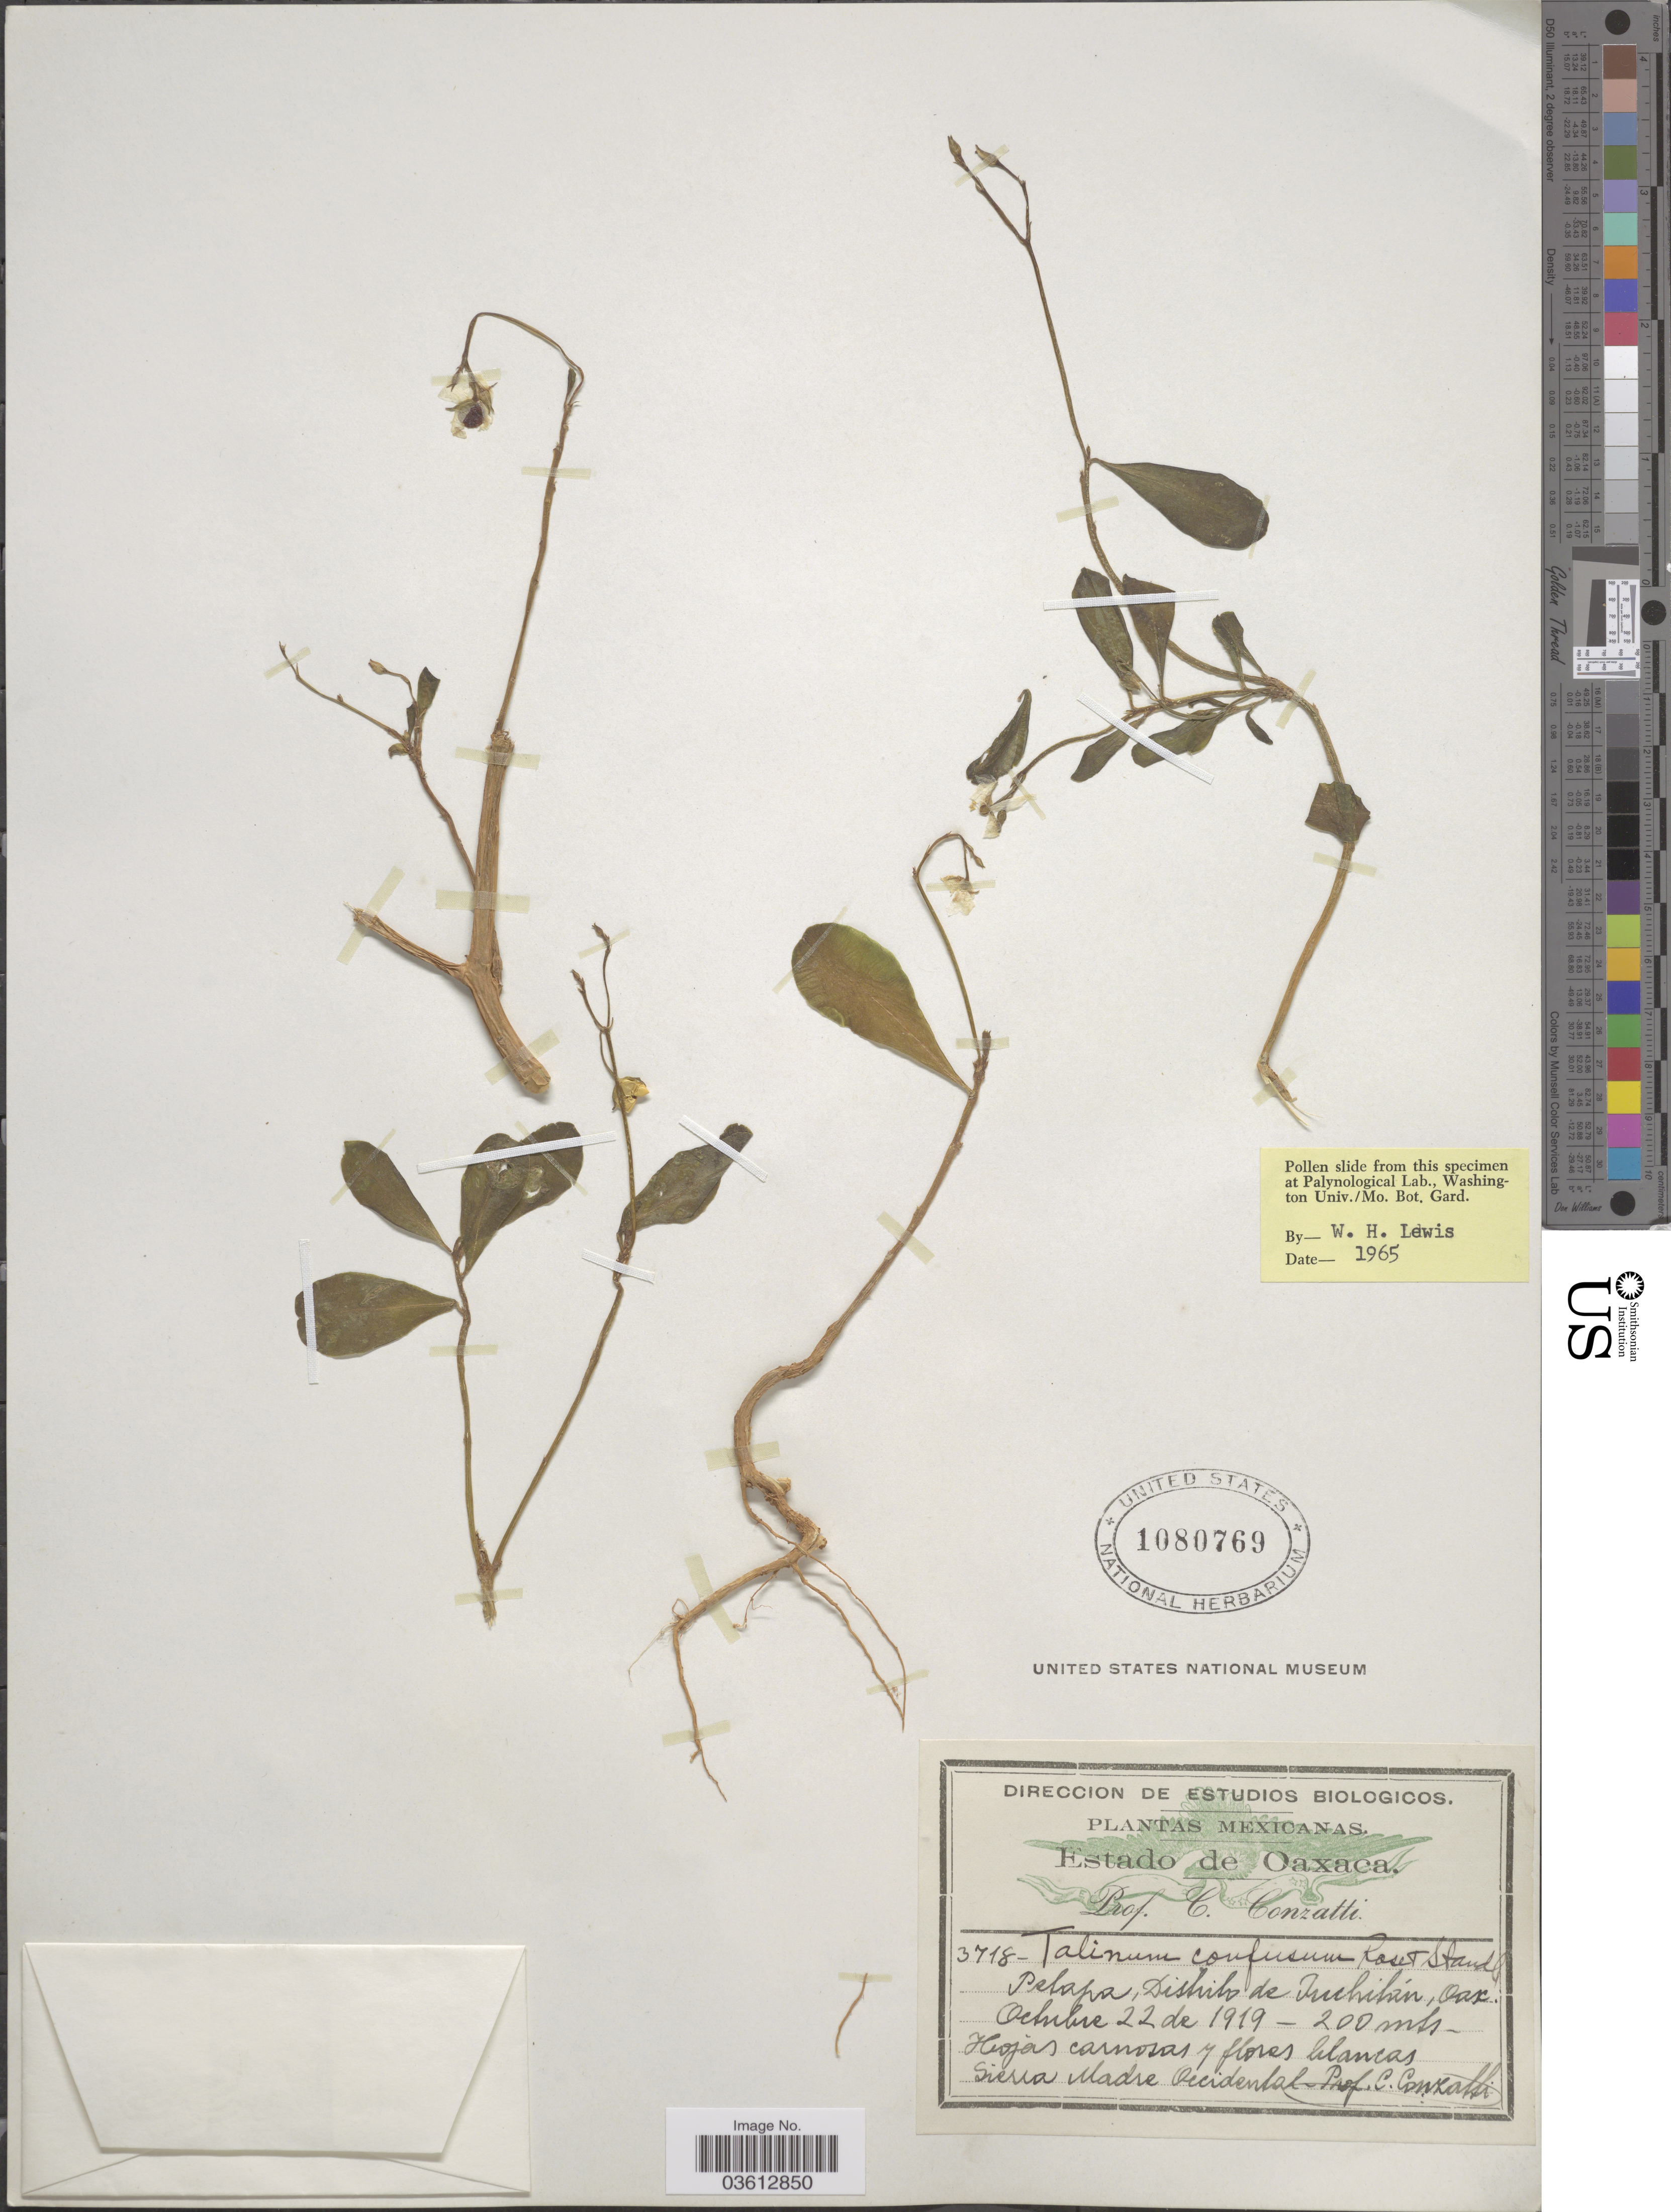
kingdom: Plantae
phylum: Tracheophyta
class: Magnoliopsida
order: Caryophyllales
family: Talinaceae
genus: Talinum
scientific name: Talinum confusum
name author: Rose & Standl.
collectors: C. Conzatti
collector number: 3718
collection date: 1919-10-22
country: Mexico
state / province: Oaxaca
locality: Petapa, Distrito de Juchitán. Sierra Madre Occidental.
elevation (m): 200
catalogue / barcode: US 1080769